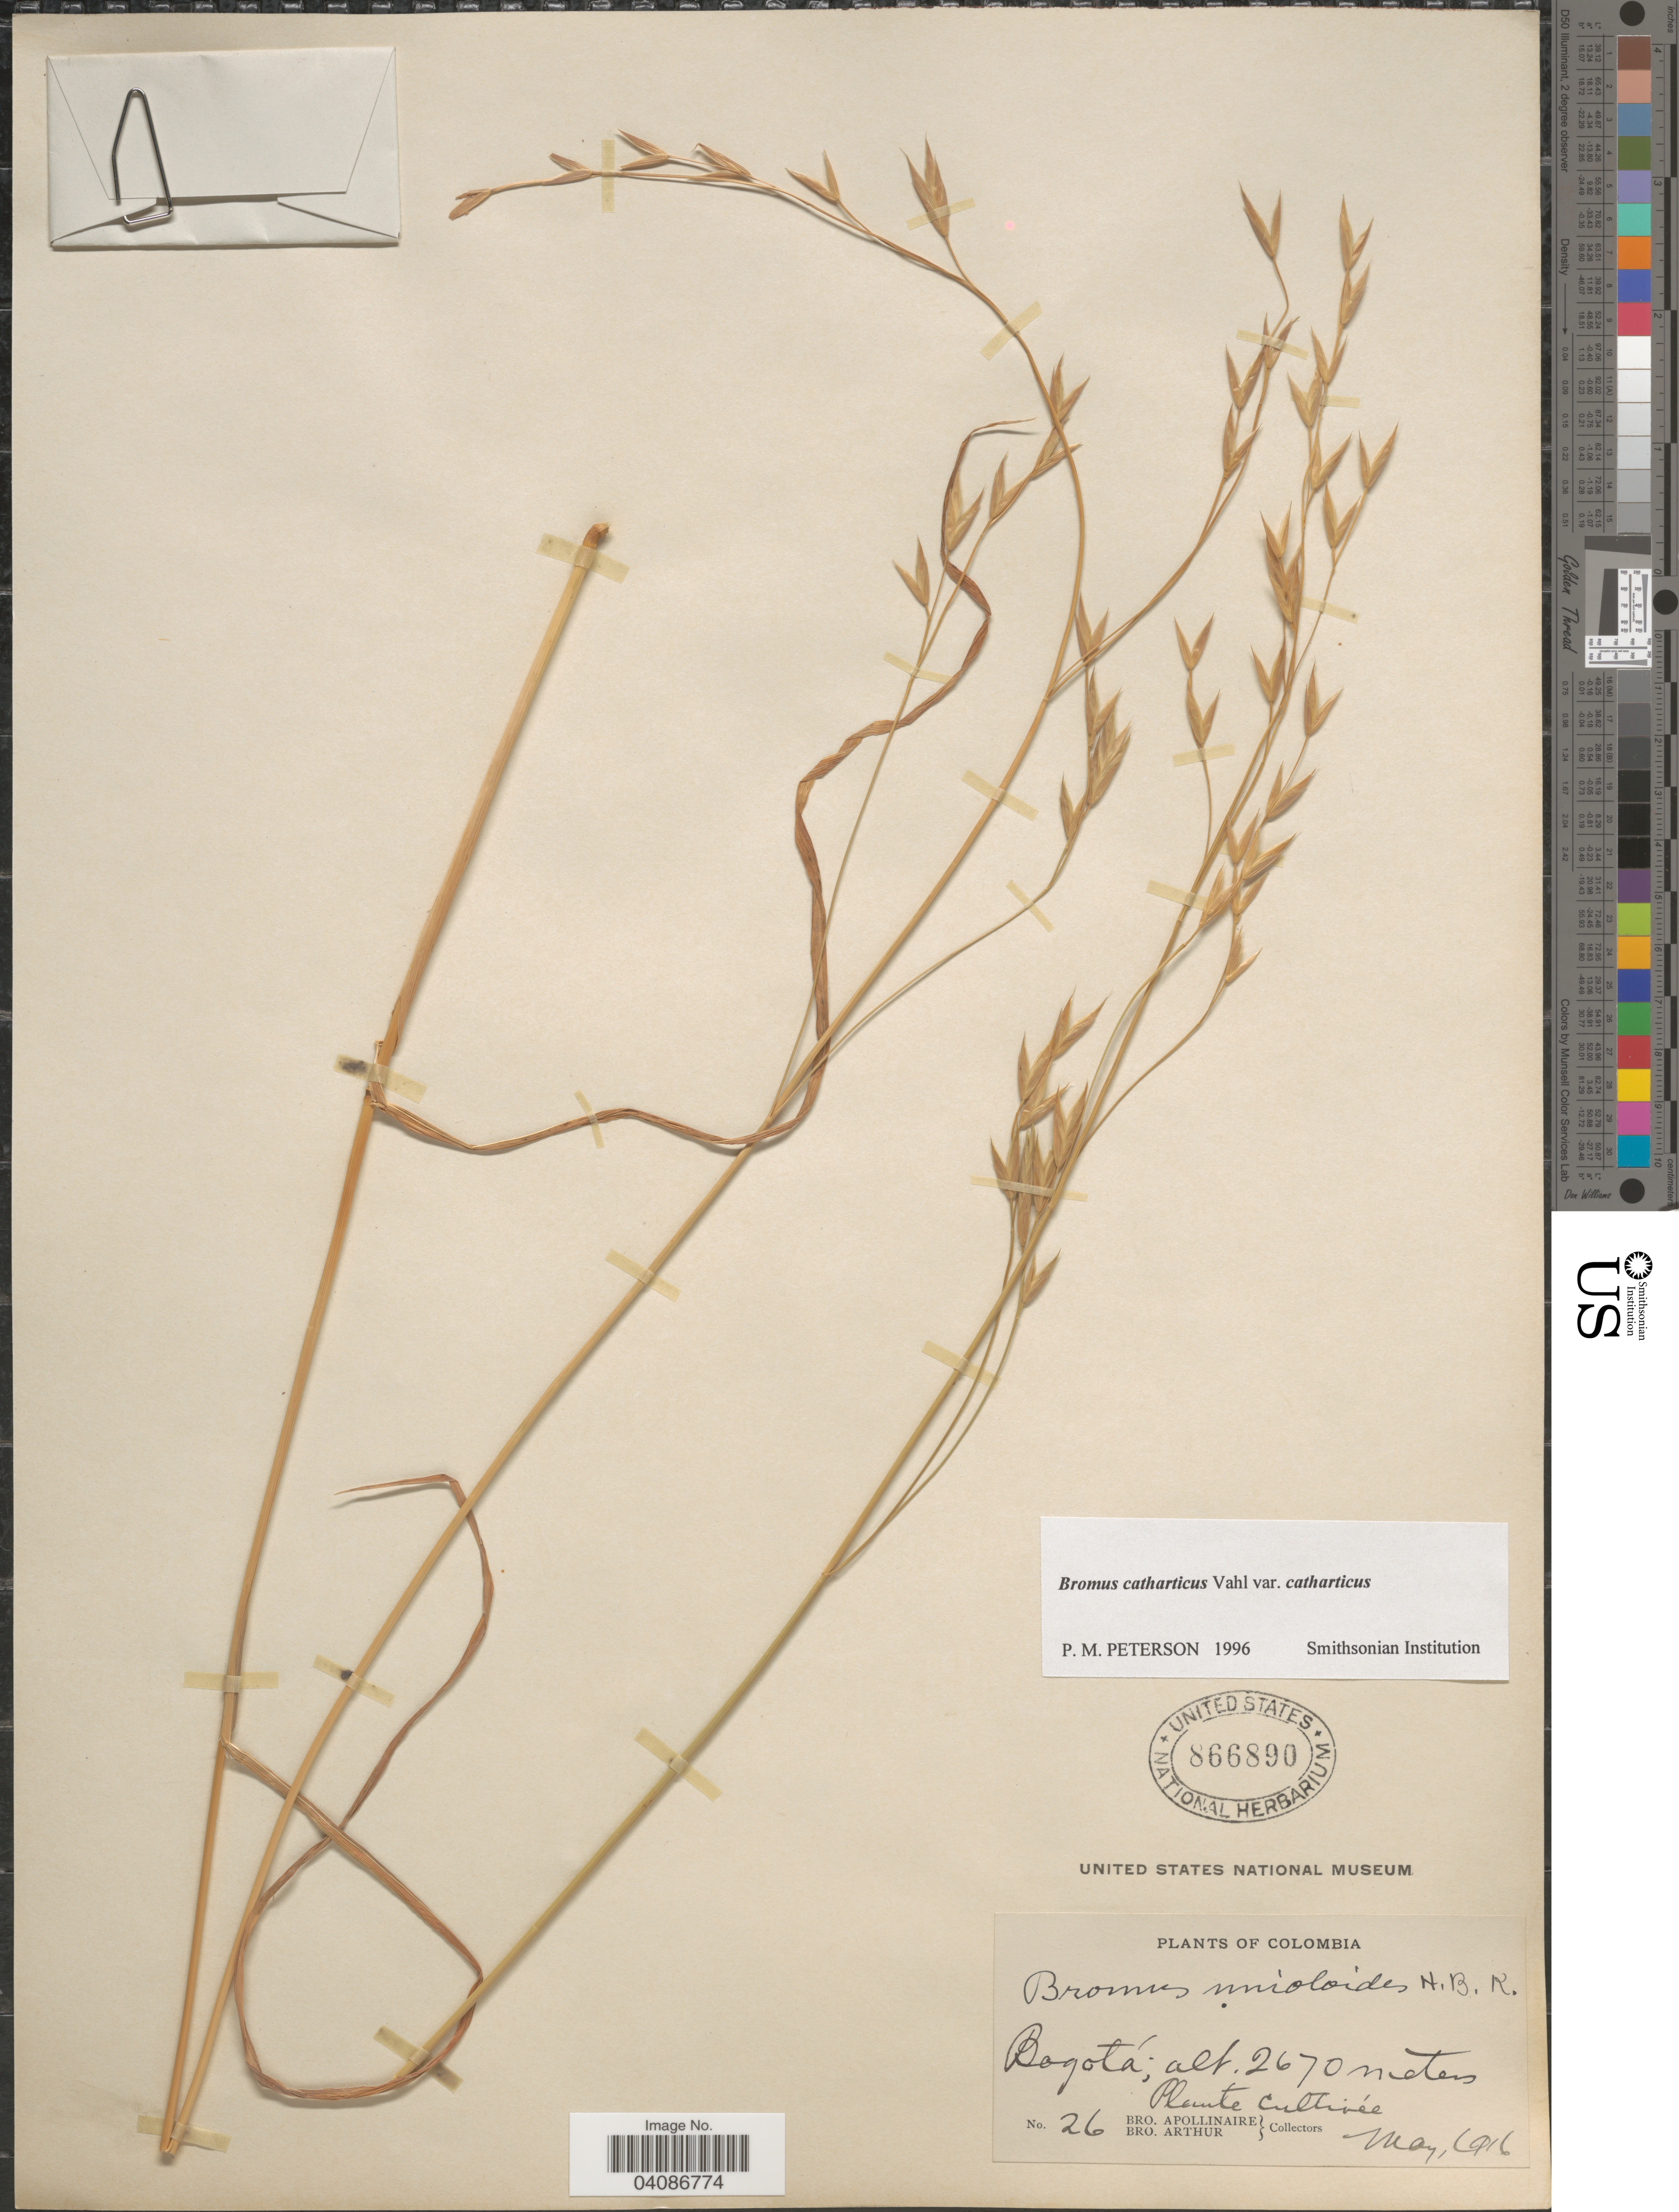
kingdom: Plantae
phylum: Tracheophyta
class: Liliopsida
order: Poales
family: Poaceae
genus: Bromus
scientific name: Bromus catharticus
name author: Vahl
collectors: Bro. Apollinaire & Bro. Arthur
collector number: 26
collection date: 1916-05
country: Colombia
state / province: Bogota D.C.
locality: Bogotá.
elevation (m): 2670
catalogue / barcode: US 866890